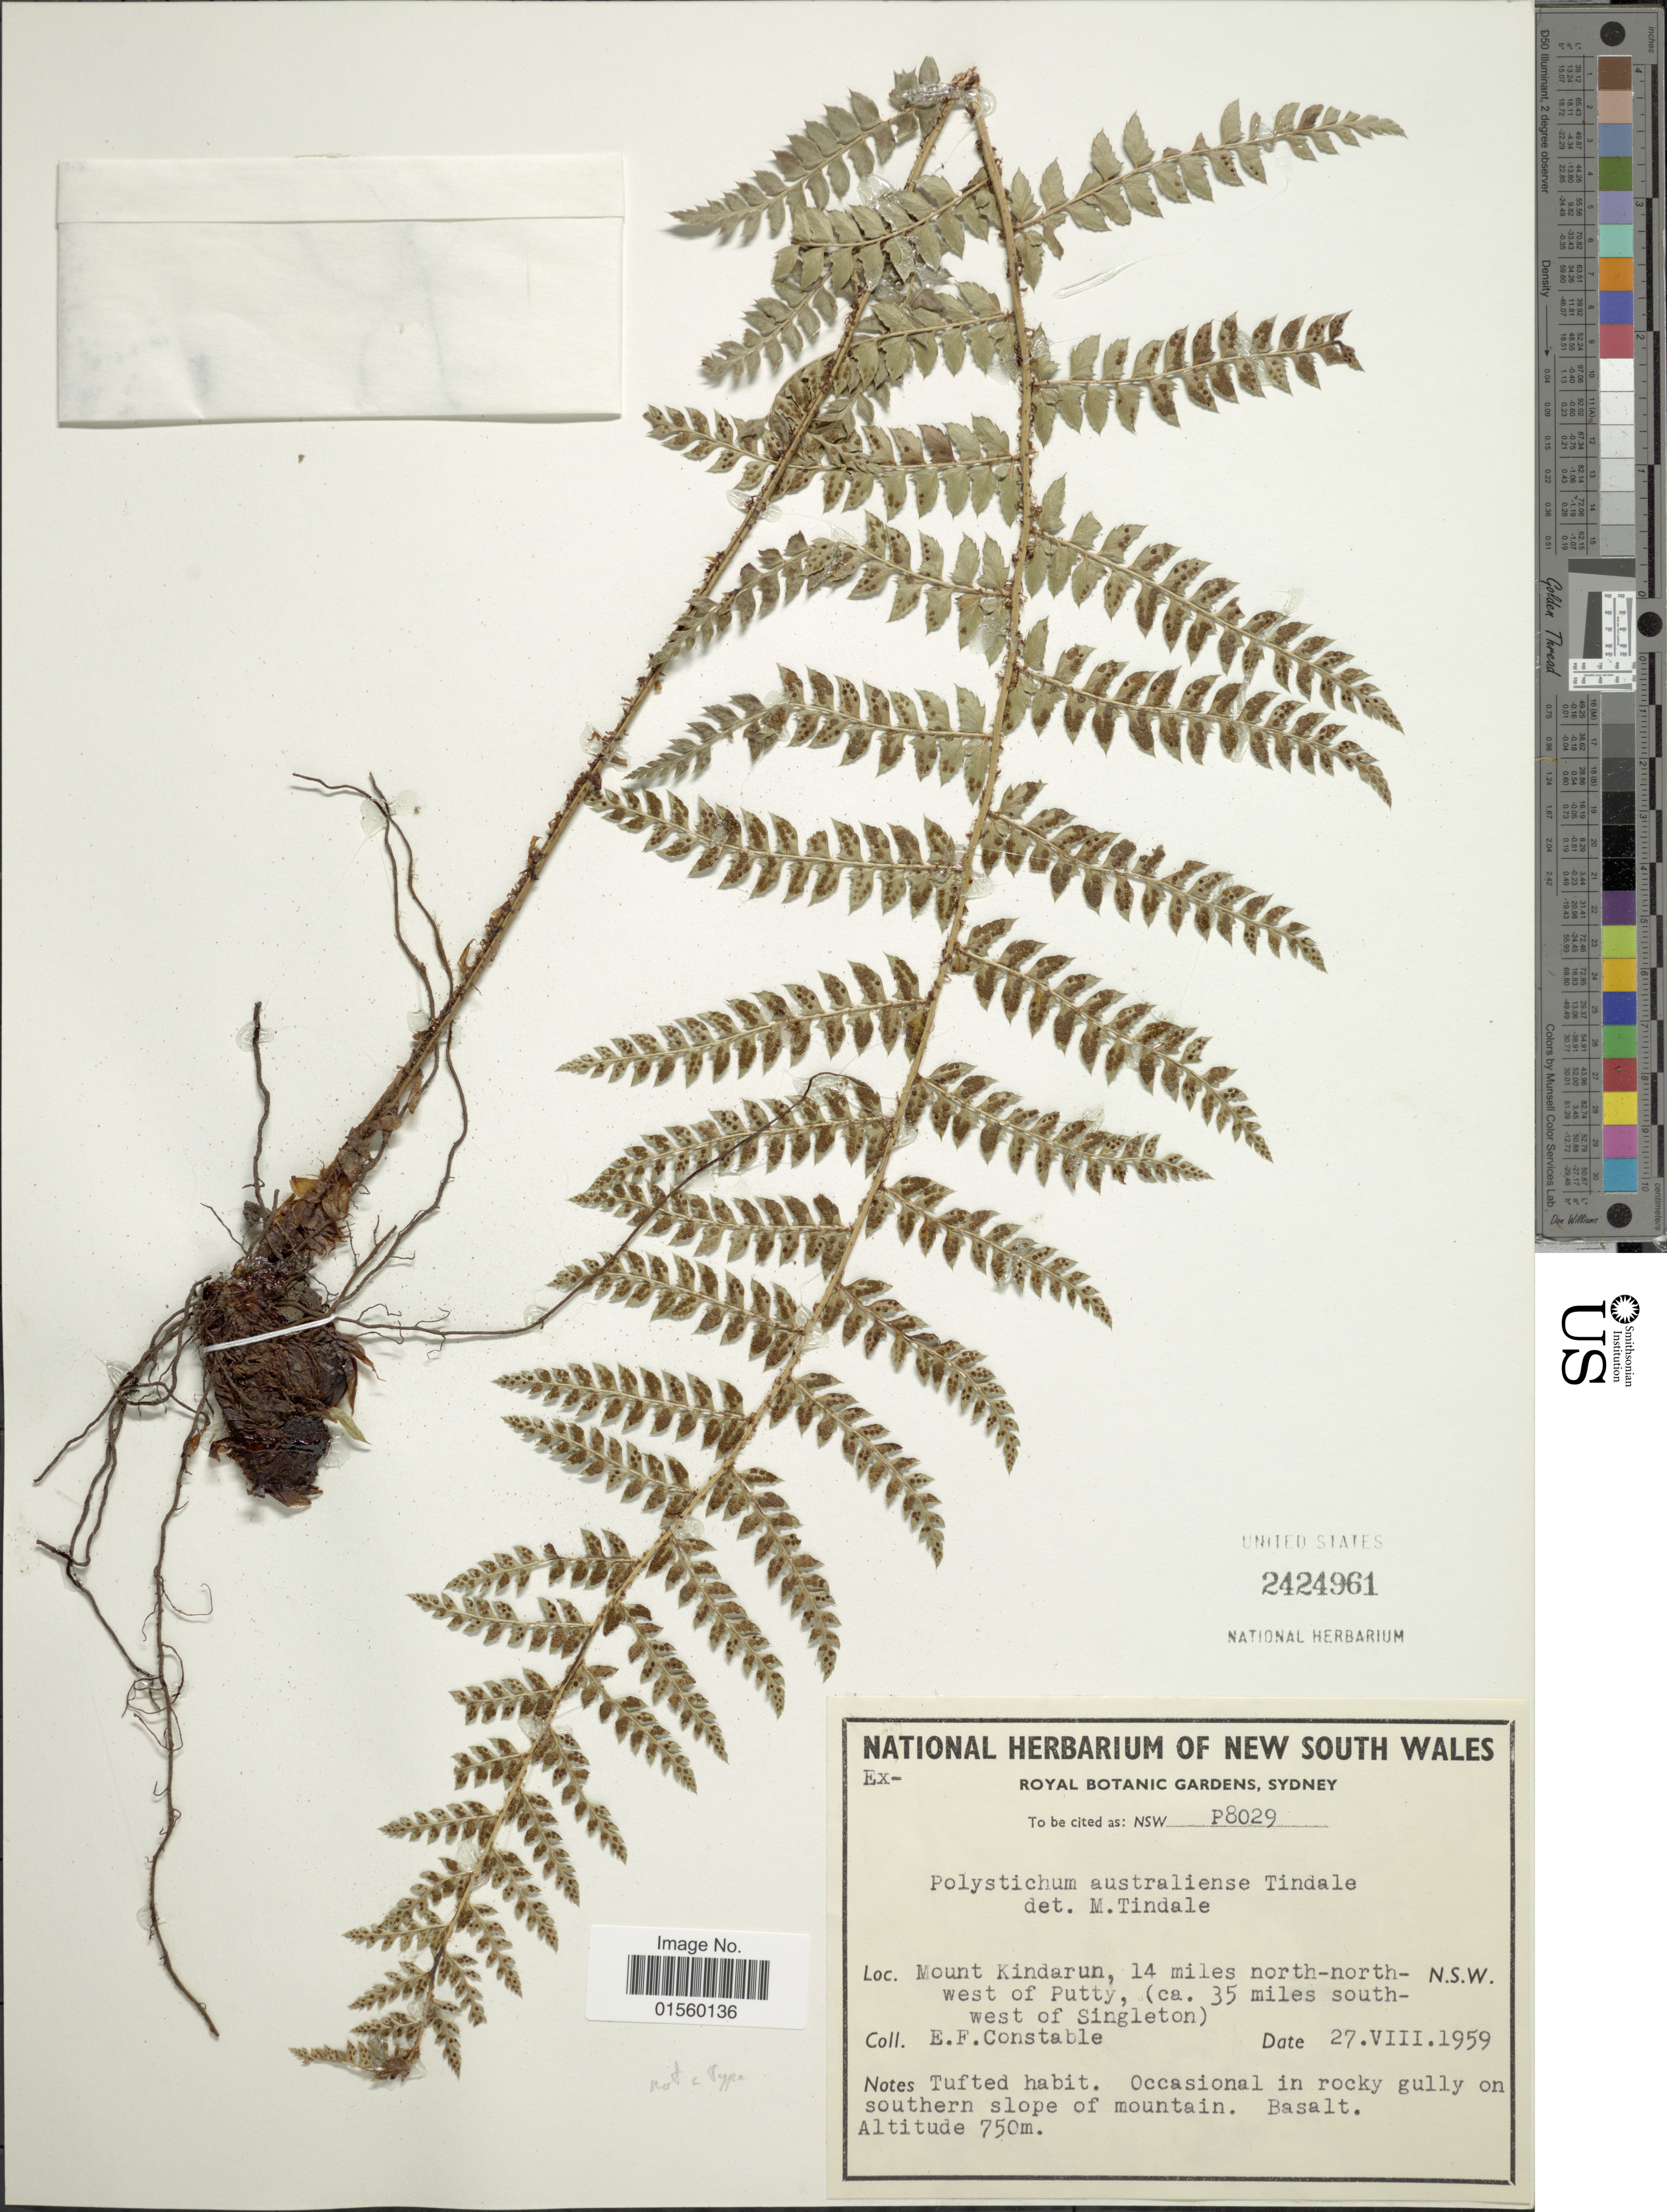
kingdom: Plantae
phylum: Tracheophyta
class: Polypodiopsida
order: Polypodiales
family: Dryopteridaceae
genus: Polystichum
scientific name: Polystichum australiense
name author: Tindale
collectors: E. F. Constable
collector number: P8029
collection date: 1959-08-27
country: Australia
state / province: New South Wales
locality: Mount Kindarun, 14 miles north-north-west of Putty, (ca. 35 miles south-west of Singleton)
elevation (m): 750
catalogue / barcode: US 2424961